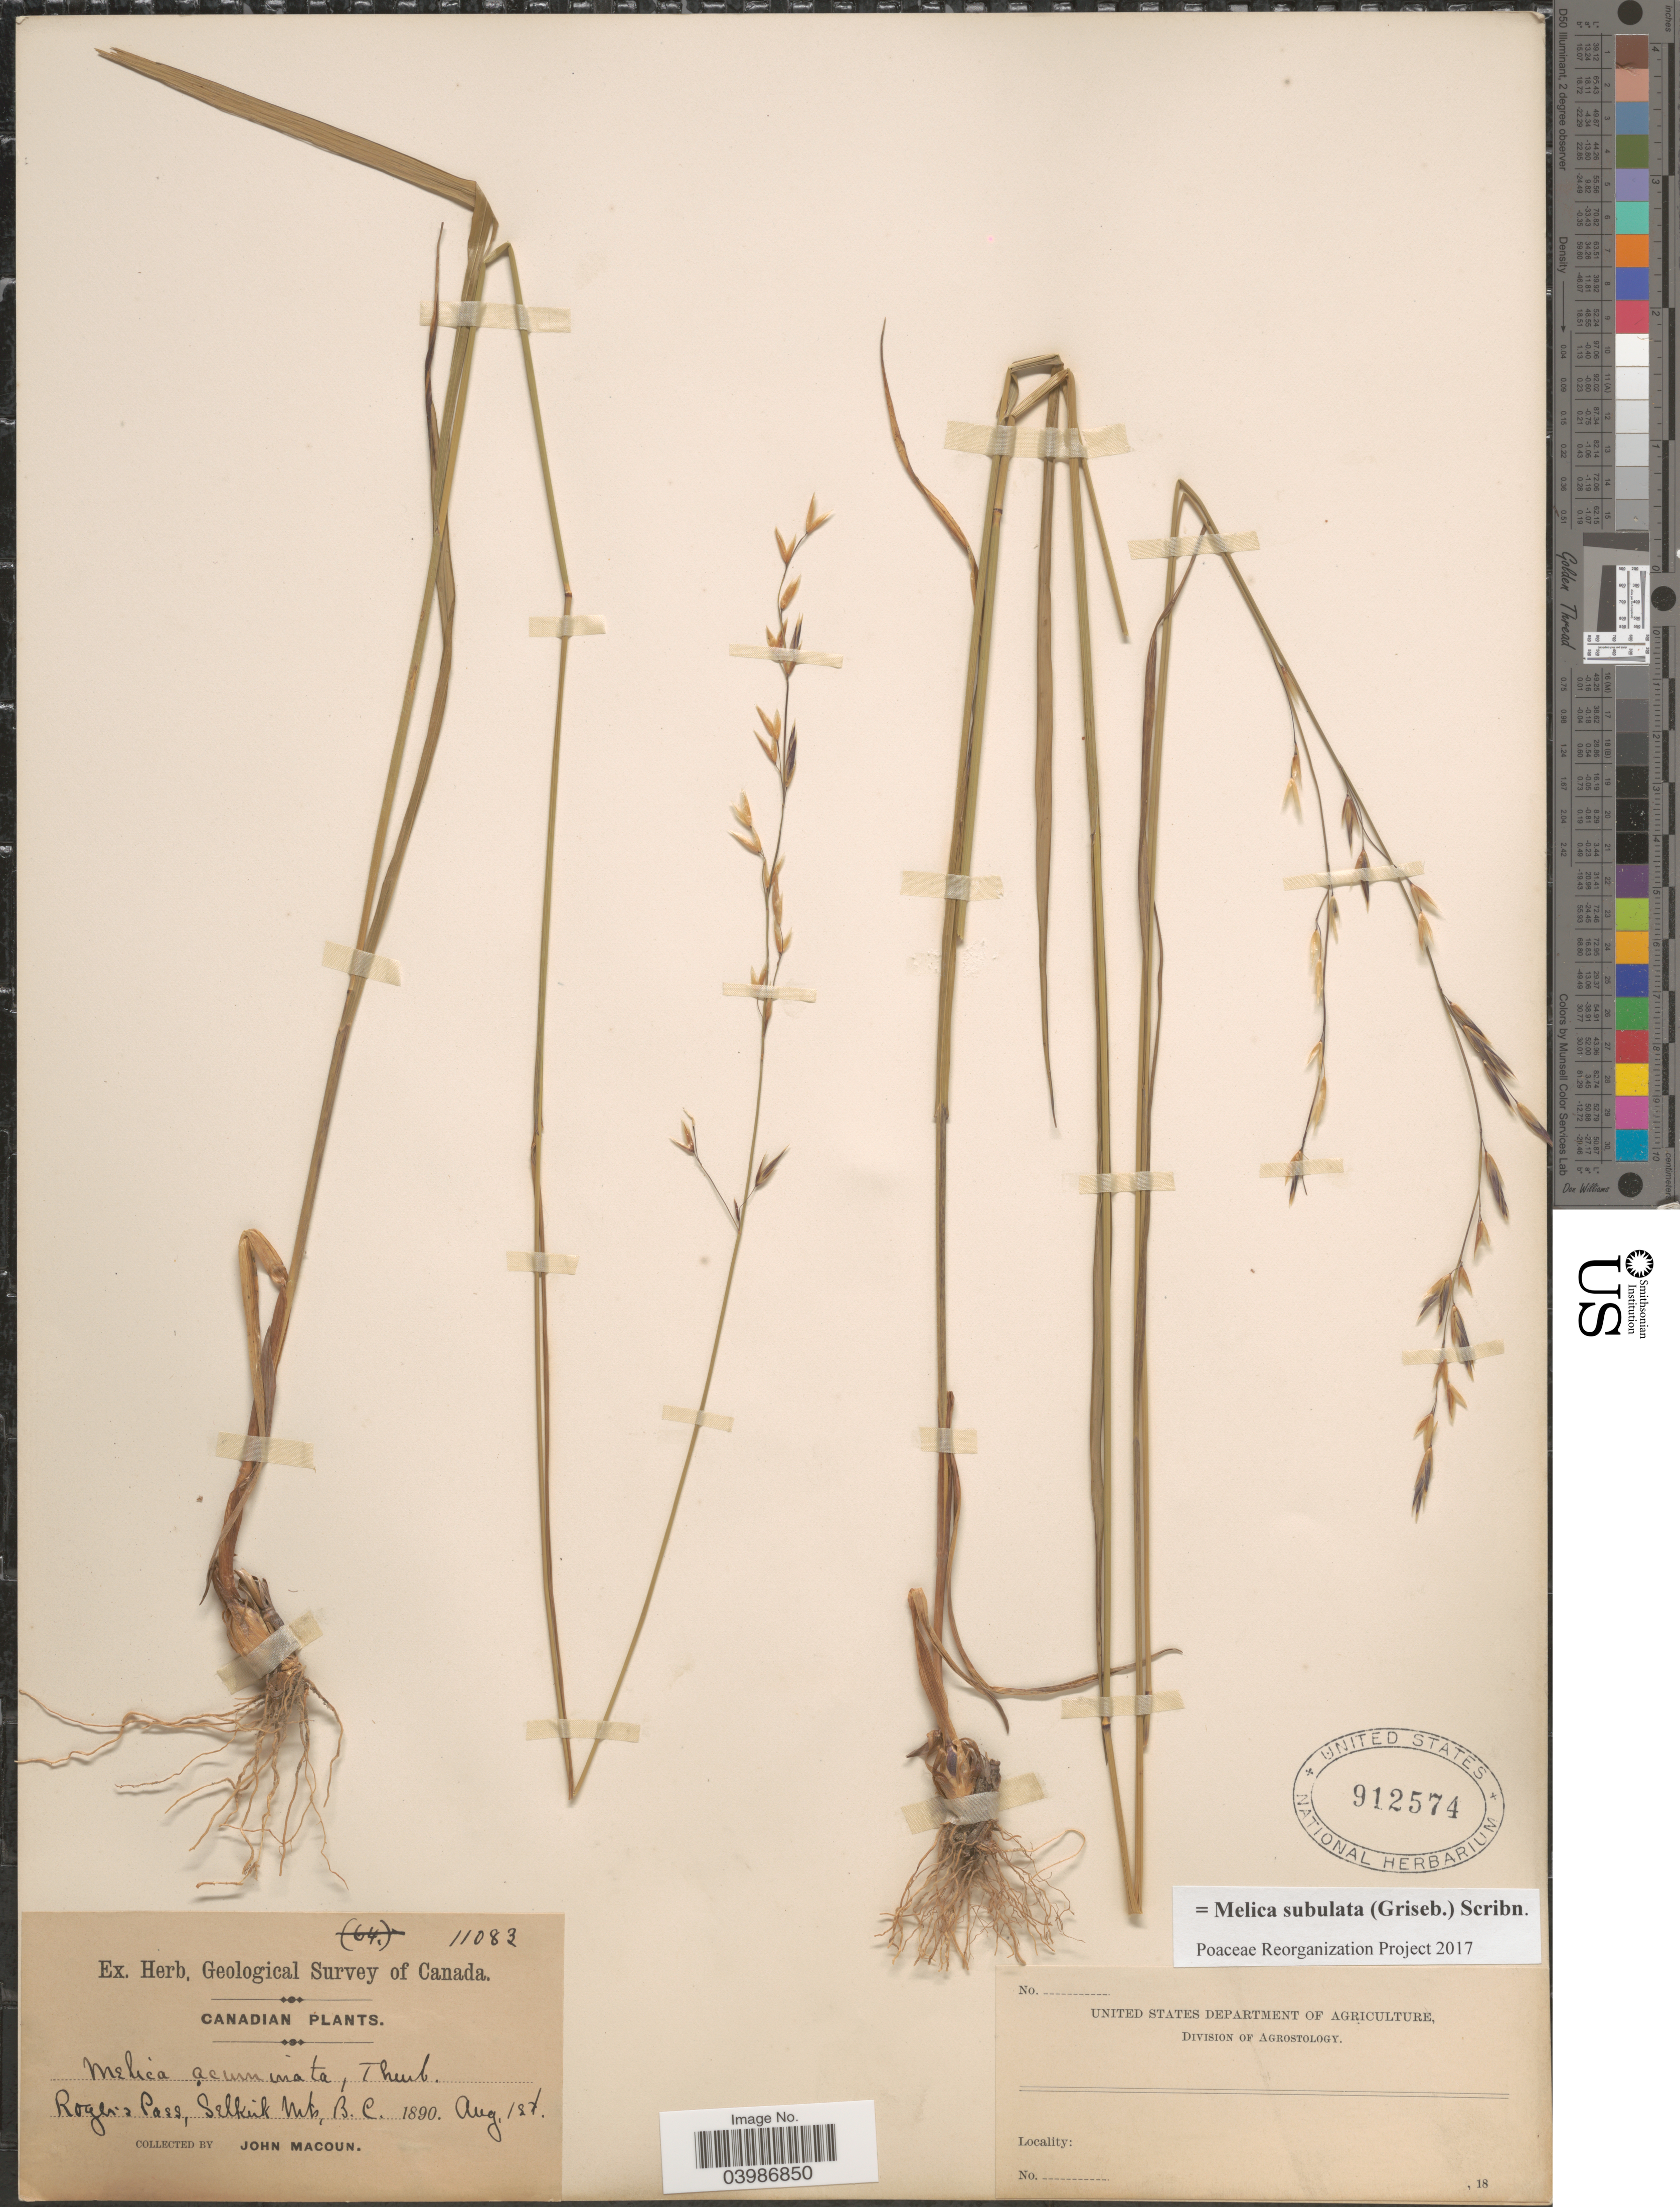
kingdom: Plantae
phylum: Tracheophyta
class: Liliopsida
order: Poales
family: Poaceae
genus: Melica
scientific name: Melica subulata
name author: (Griseb.) Scribn.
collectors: J. Macoun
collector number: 11083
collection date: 1890-08-12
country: Canada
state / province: British Columbia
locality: Roger's Pass, Selkirk Mts., B.C.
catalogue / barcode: US 912574